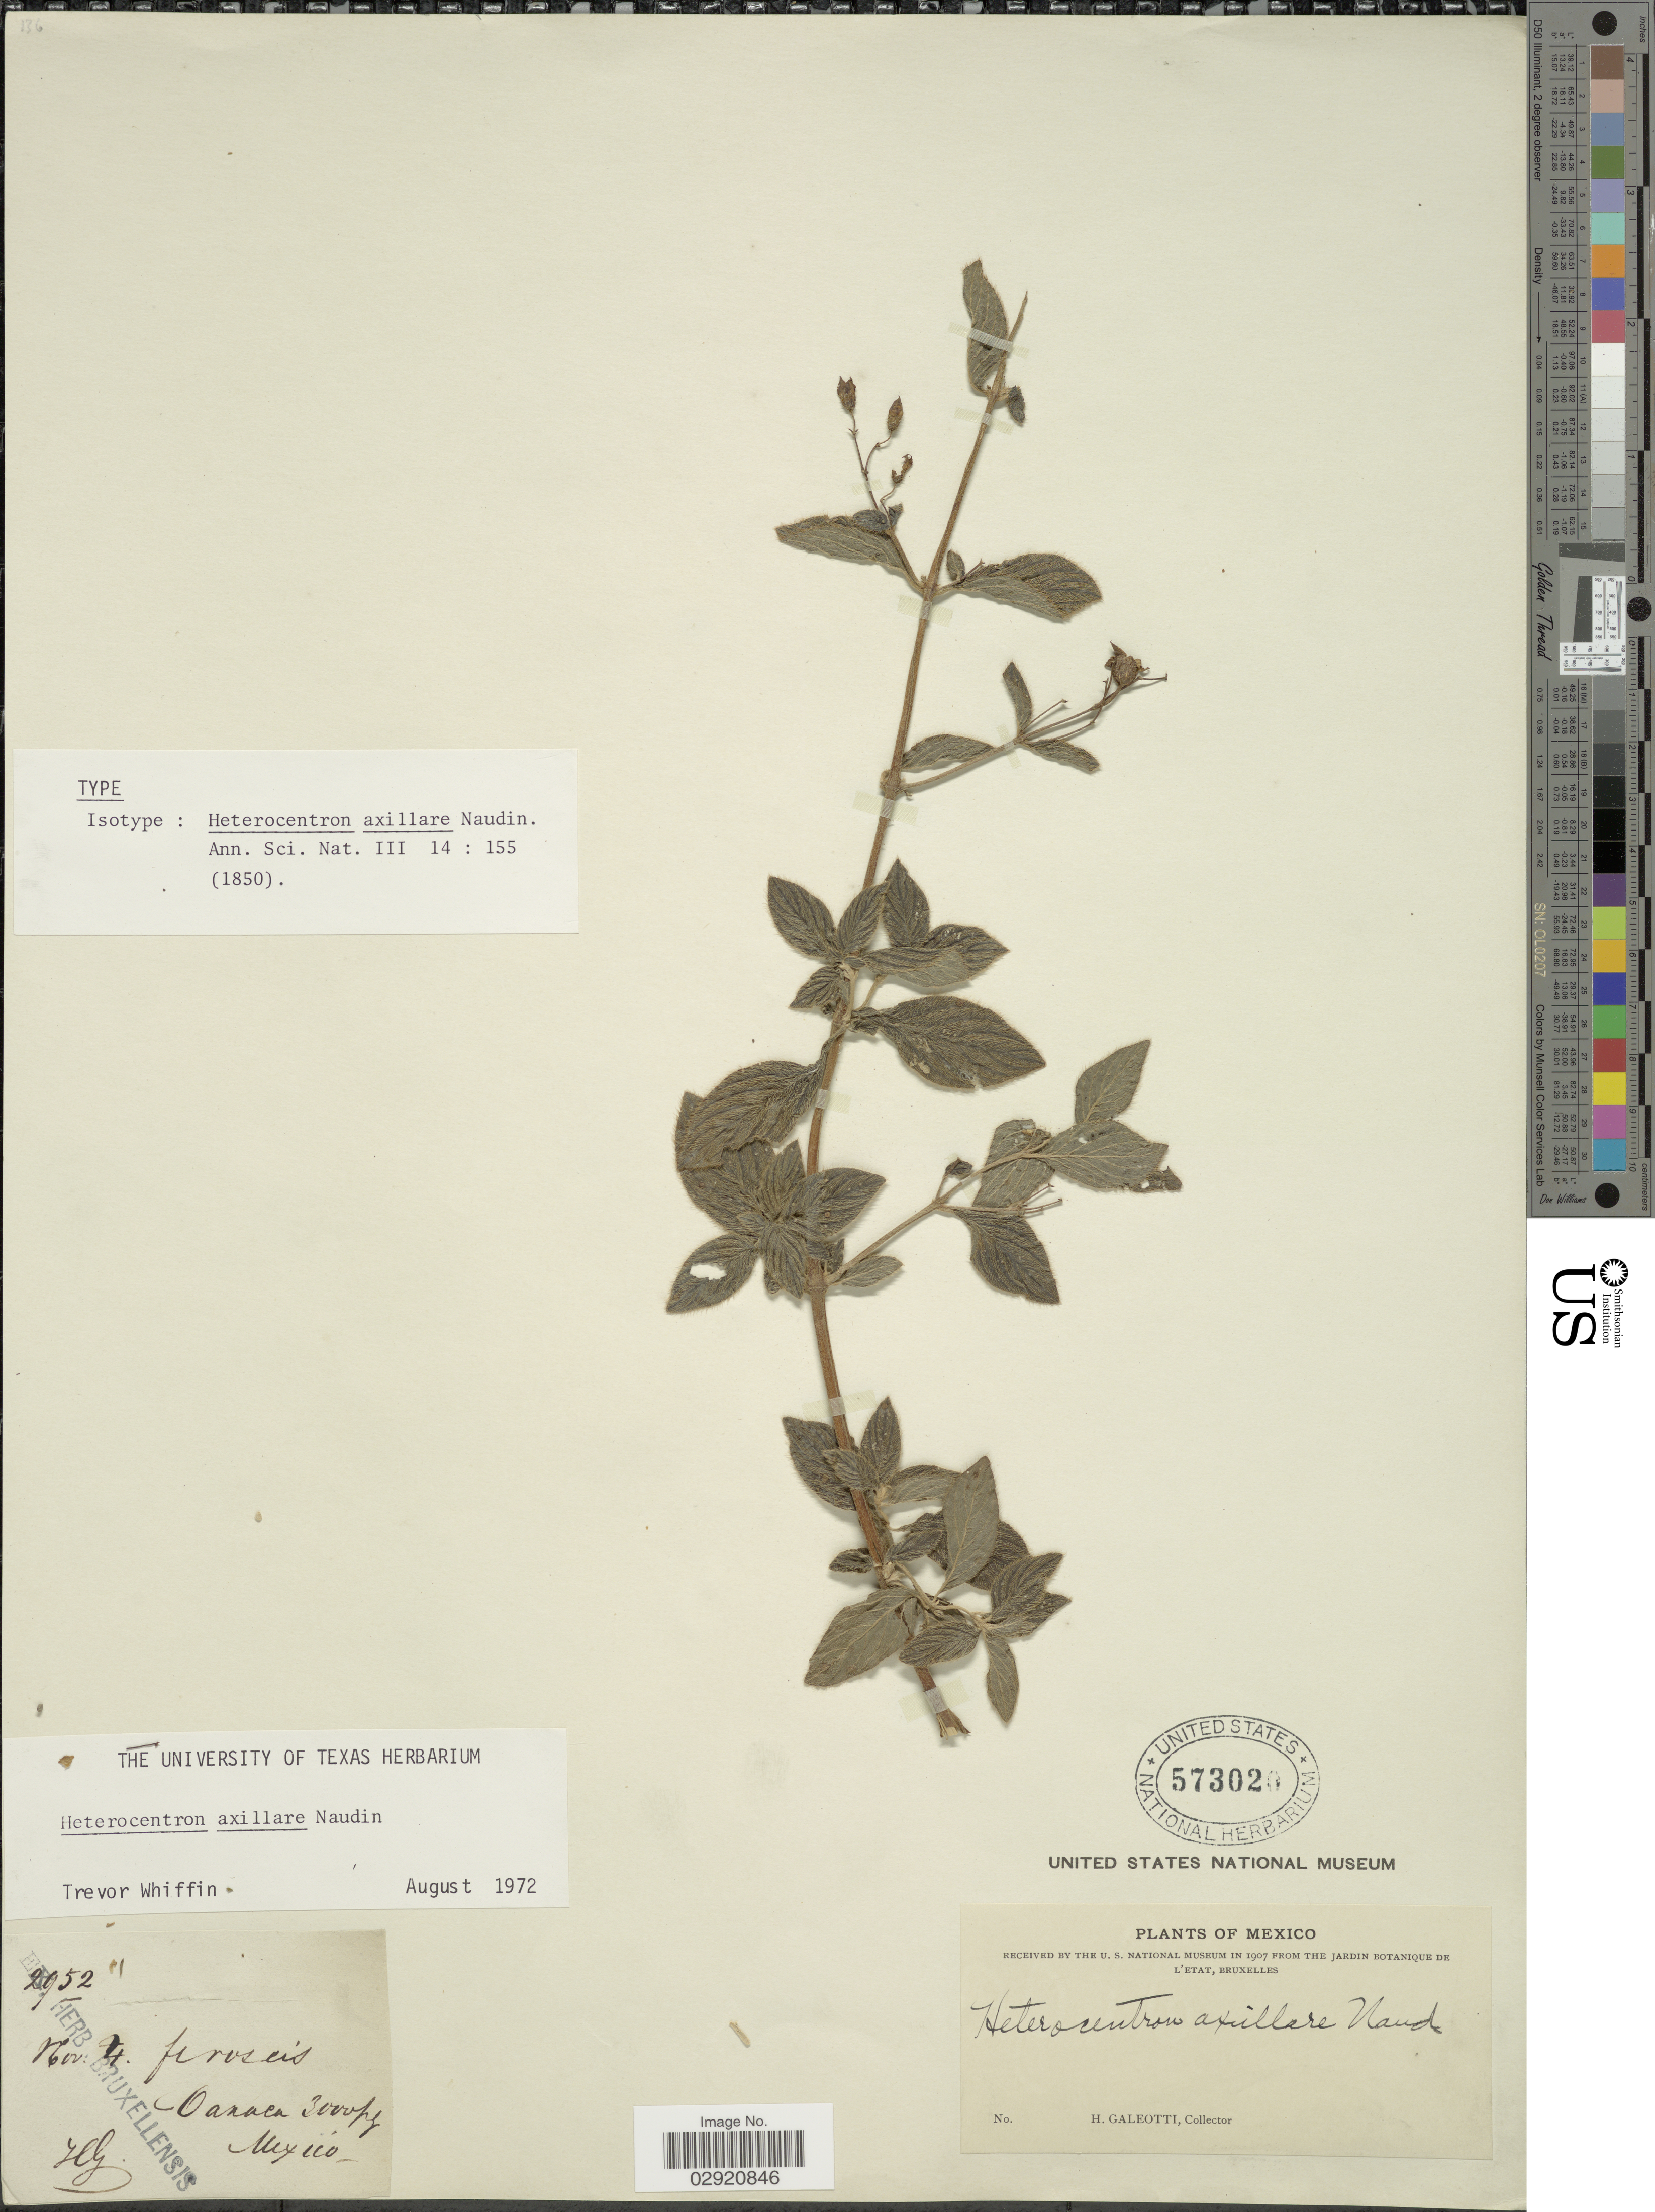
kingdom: Plantae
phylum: Tracheophyta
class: Magnoliopsida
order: Myrtales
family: Melastomataceae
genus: Heterocentron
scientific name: Heterocentron axillare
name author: Naudin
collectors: H. G. Galeotti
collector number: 2952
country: Mexico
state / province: Oaxaca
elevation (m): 914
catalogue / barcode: US 573020